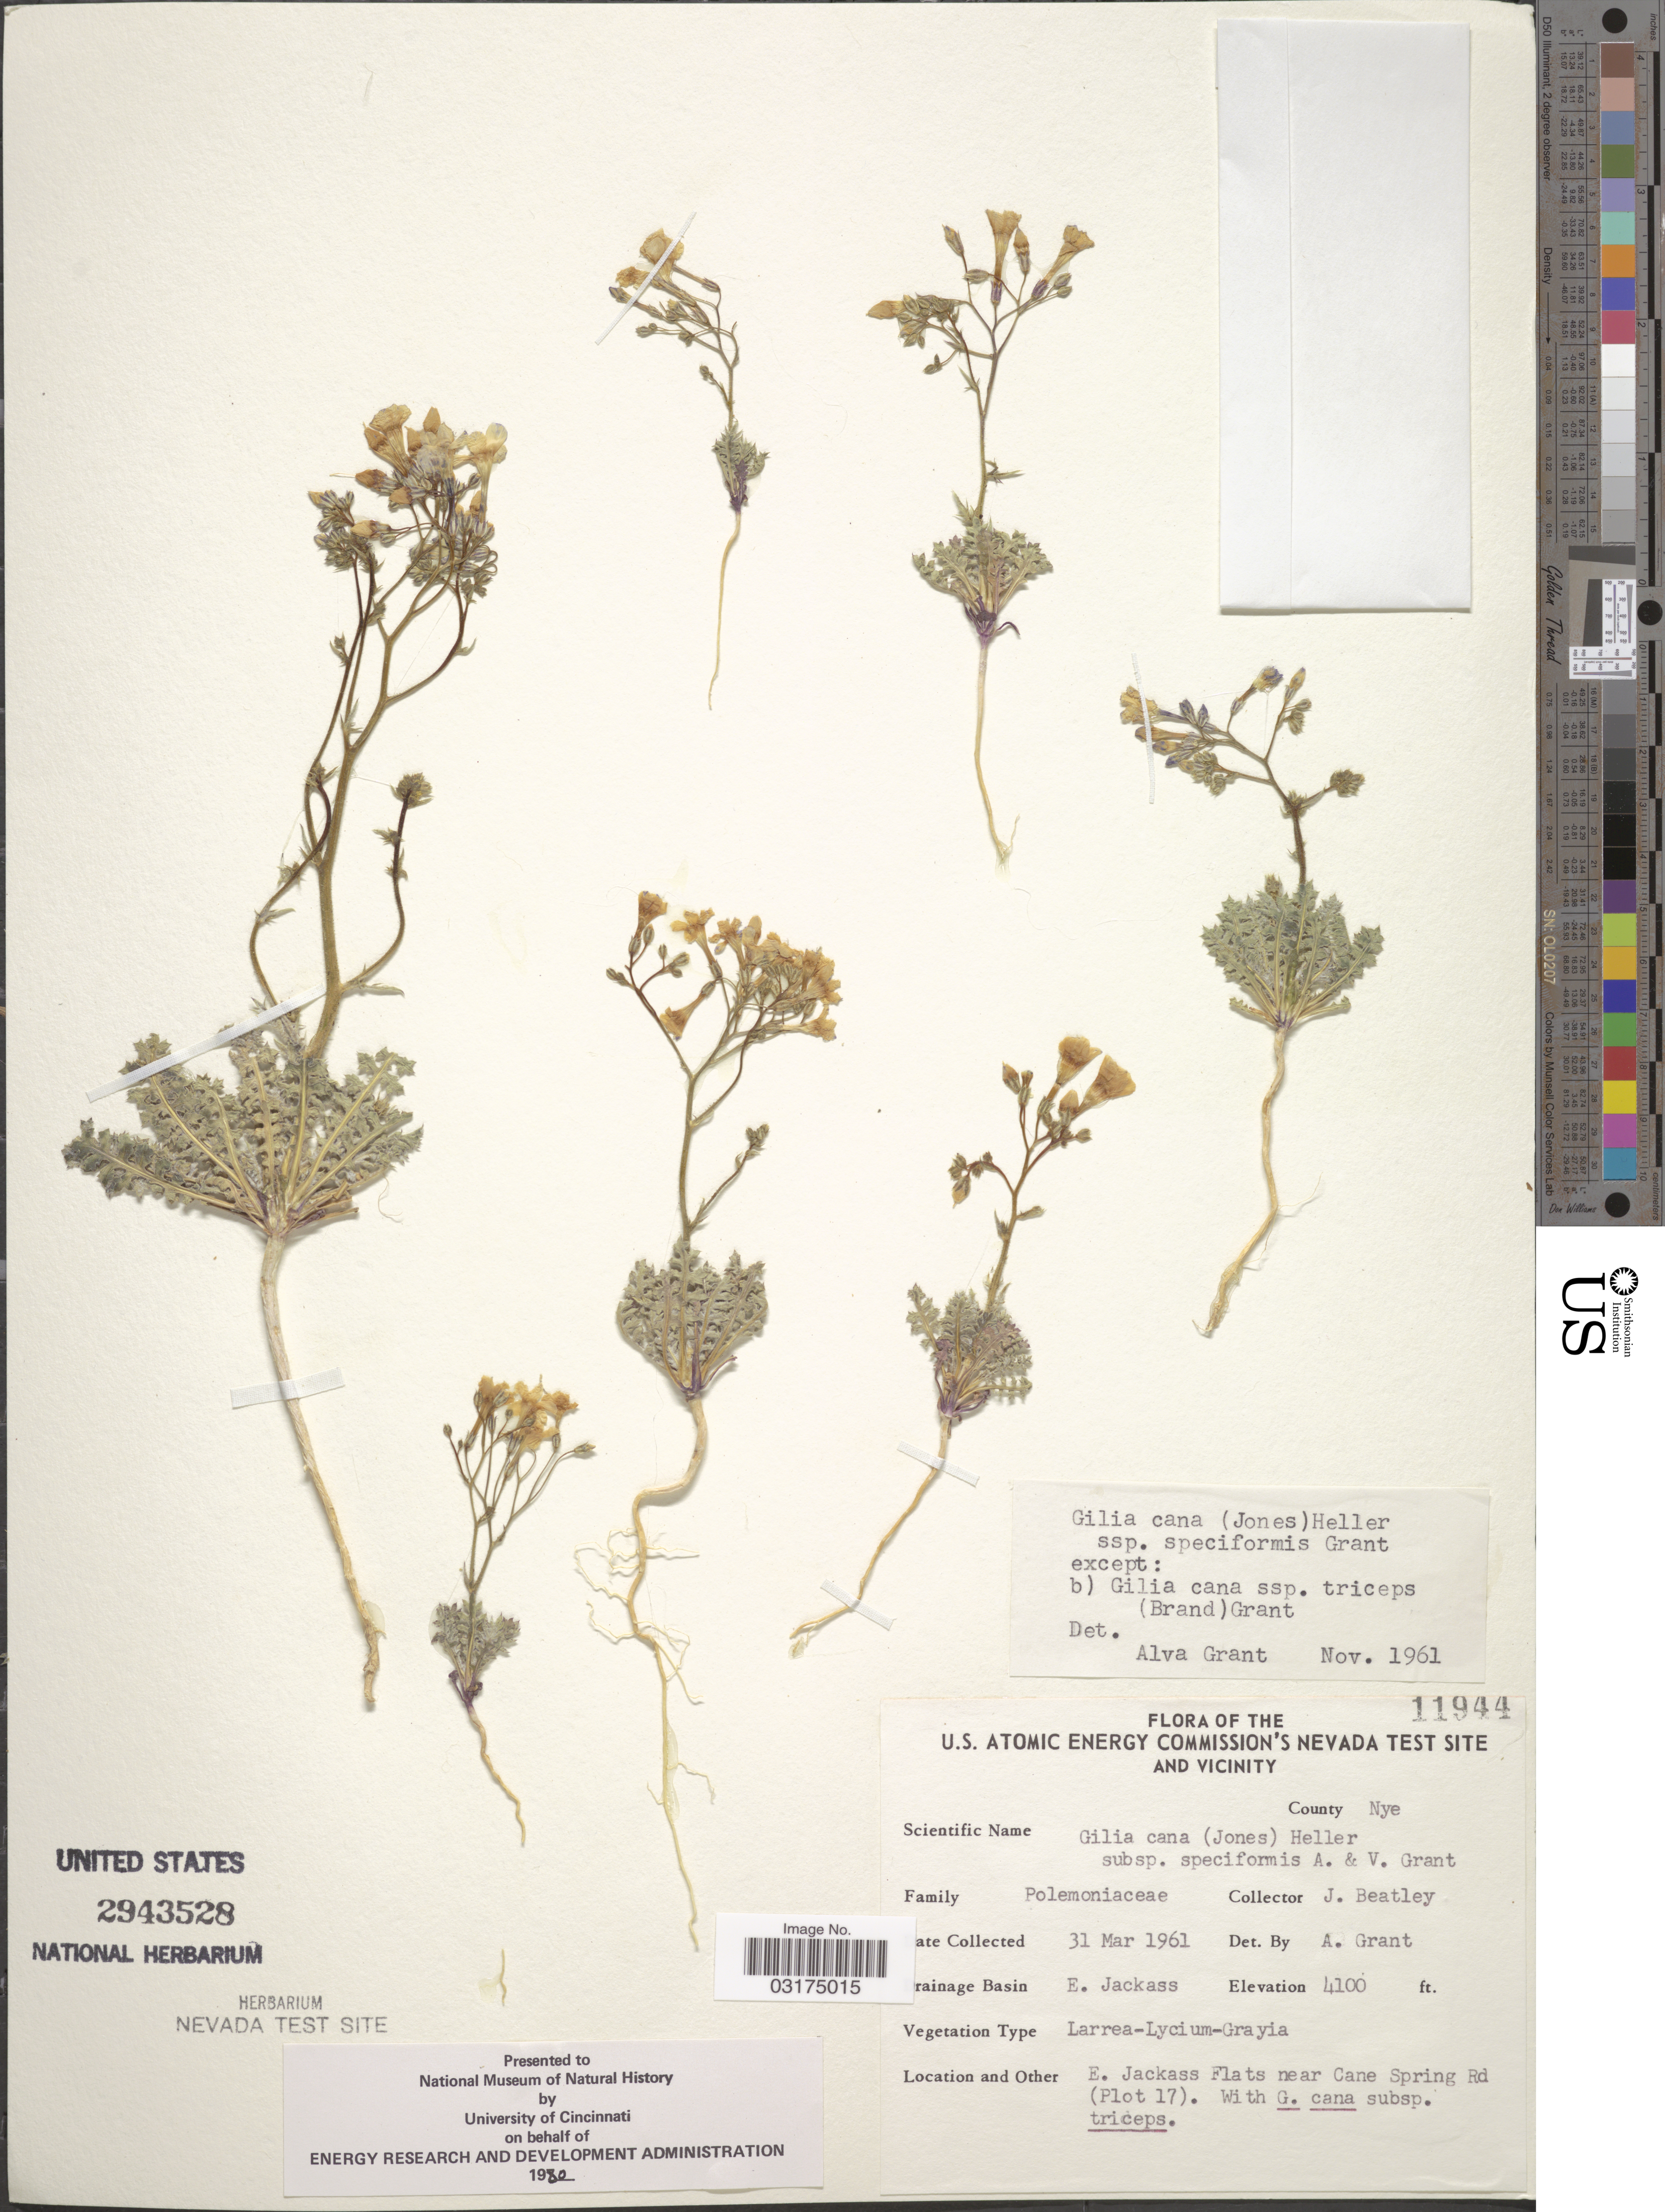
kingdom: Plantae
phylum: Tracheophyta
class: Magnoliopsida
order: Ericales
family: Polemoniaceae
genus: Gilia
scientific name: Gilia cana subsp. speciformis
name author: A.D. Grant & V.E. Grant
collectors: J. C. Beatley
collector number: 11944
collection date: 1961-03-31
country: United States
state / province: Nevada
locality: The U. S. Atomic Energy Commission's Nevada Test Site and Vicinity. County Nye. Drainage Basin E. Jackass. E. Jackass Flats near Cane Spring Rd (Plot 17).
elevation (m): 1250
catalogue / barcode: US 2943528